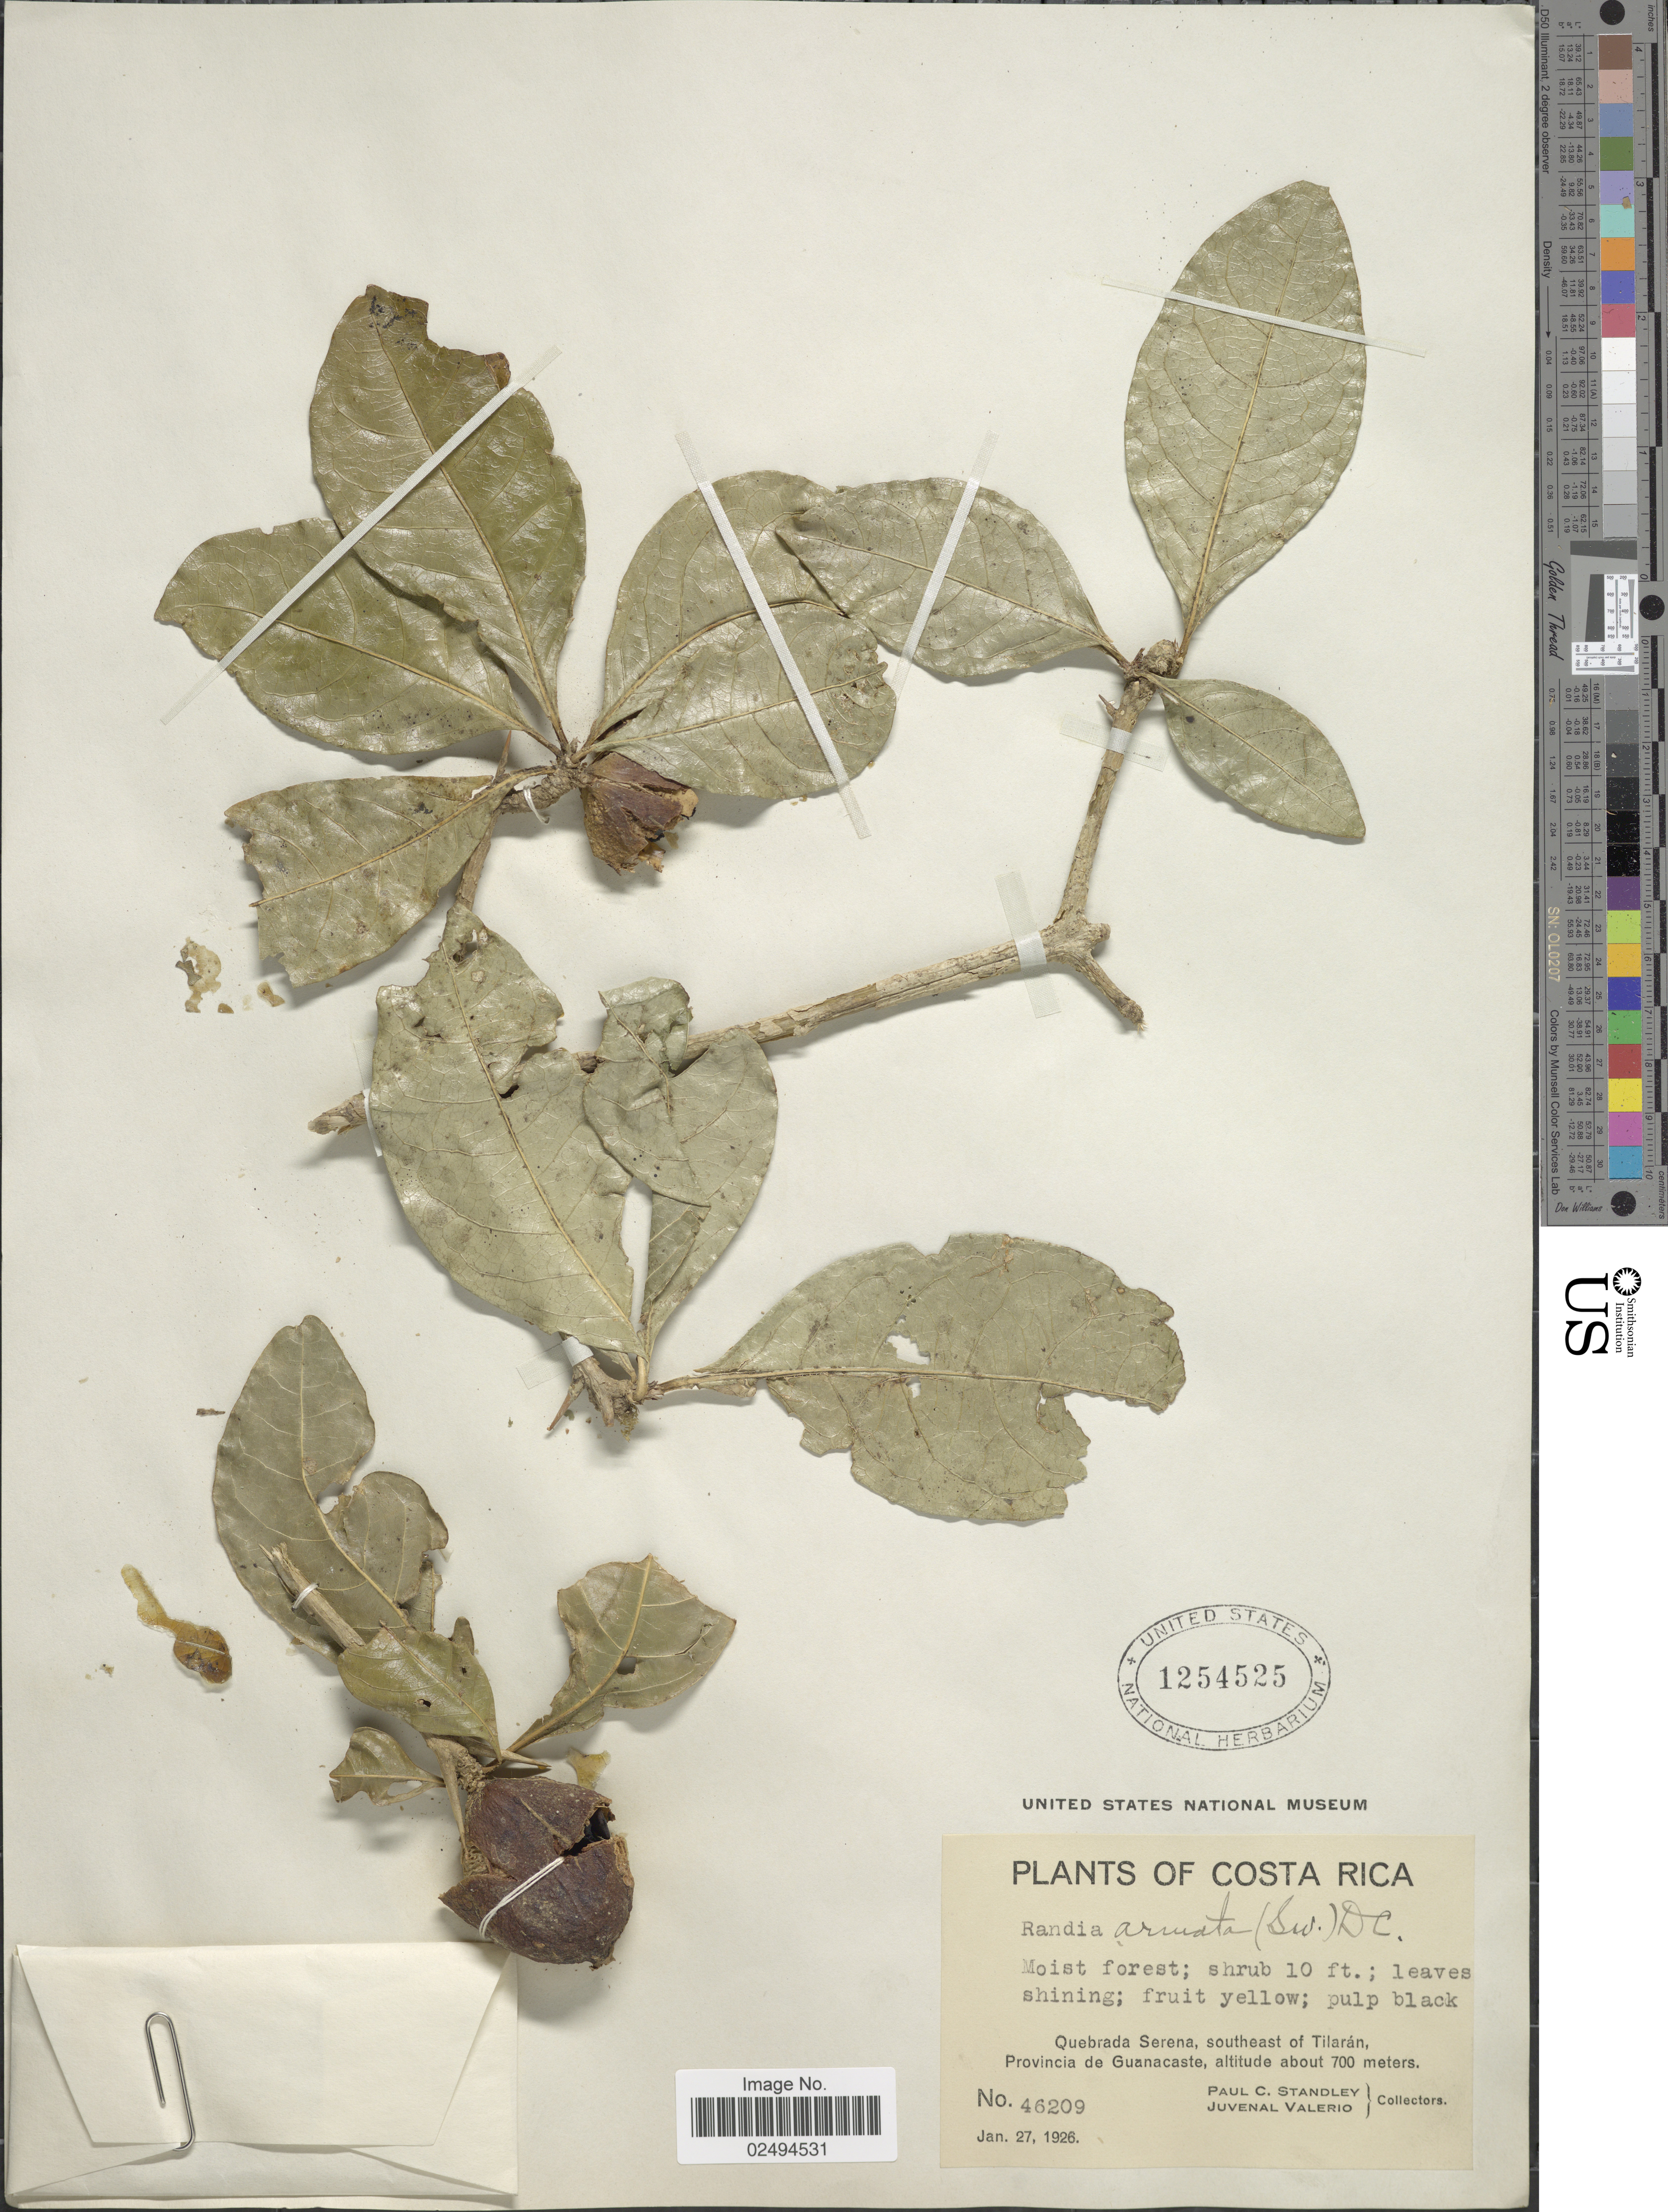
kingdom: Plantae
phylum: Tracheophyta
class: Magnoliopsida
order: Gentianales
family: Rubiaceae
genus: Randia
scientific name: Randia armata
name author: (Sw.) DC.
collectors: P. C. Standley & J. Valerio R.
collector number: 46209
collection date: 1926-01-27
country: Costa Rica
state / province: Guanacaste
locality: Quebrada Serena, southeast of Tilaran, Provincia de Guanacaste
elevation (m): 700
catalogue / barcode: US 1254525